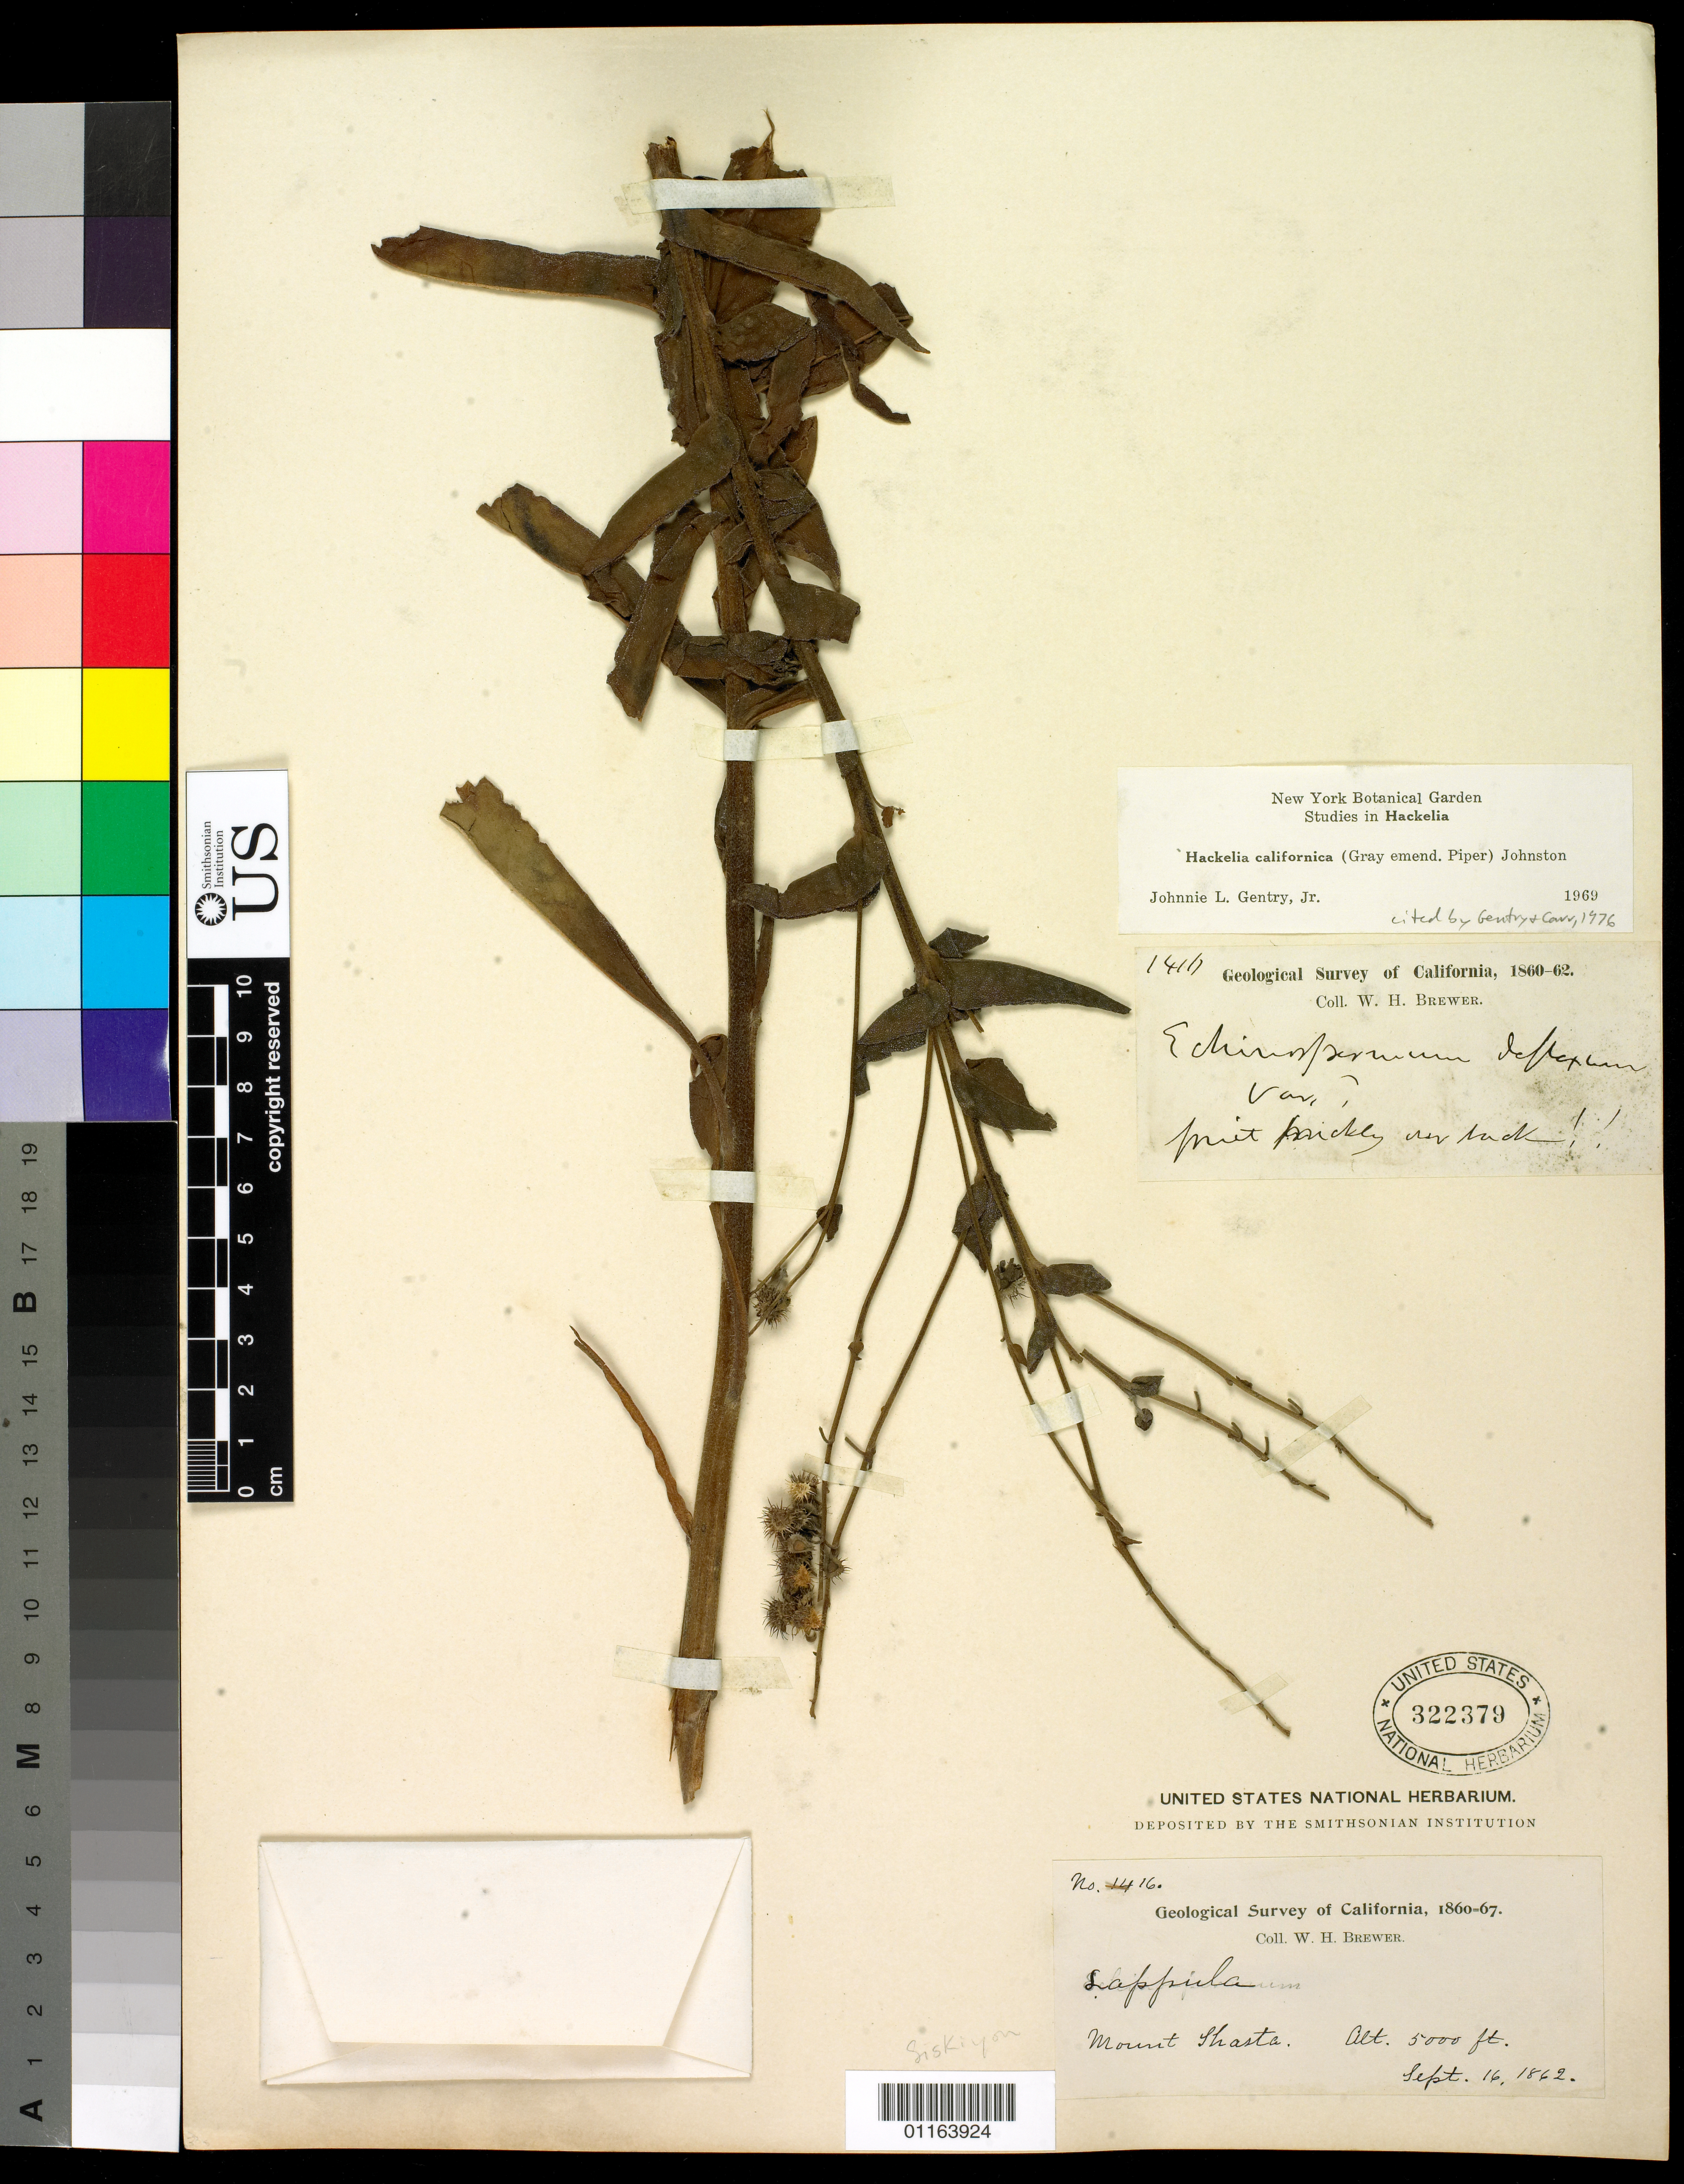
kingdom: Plantae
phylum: Tracheophyta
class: Magnoliopsida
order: Boraginales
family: Boraginaceae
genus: Hackelia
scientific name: Hackelia californica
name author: (A. Gray) I.M. Johnst.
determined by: Gentry, J. L.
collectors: W. H. Brewer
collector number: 1416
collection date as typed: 16 Sep 1862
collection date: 1862-09-16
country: United States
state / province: California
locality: Mount Shasta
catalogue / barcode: US 322379